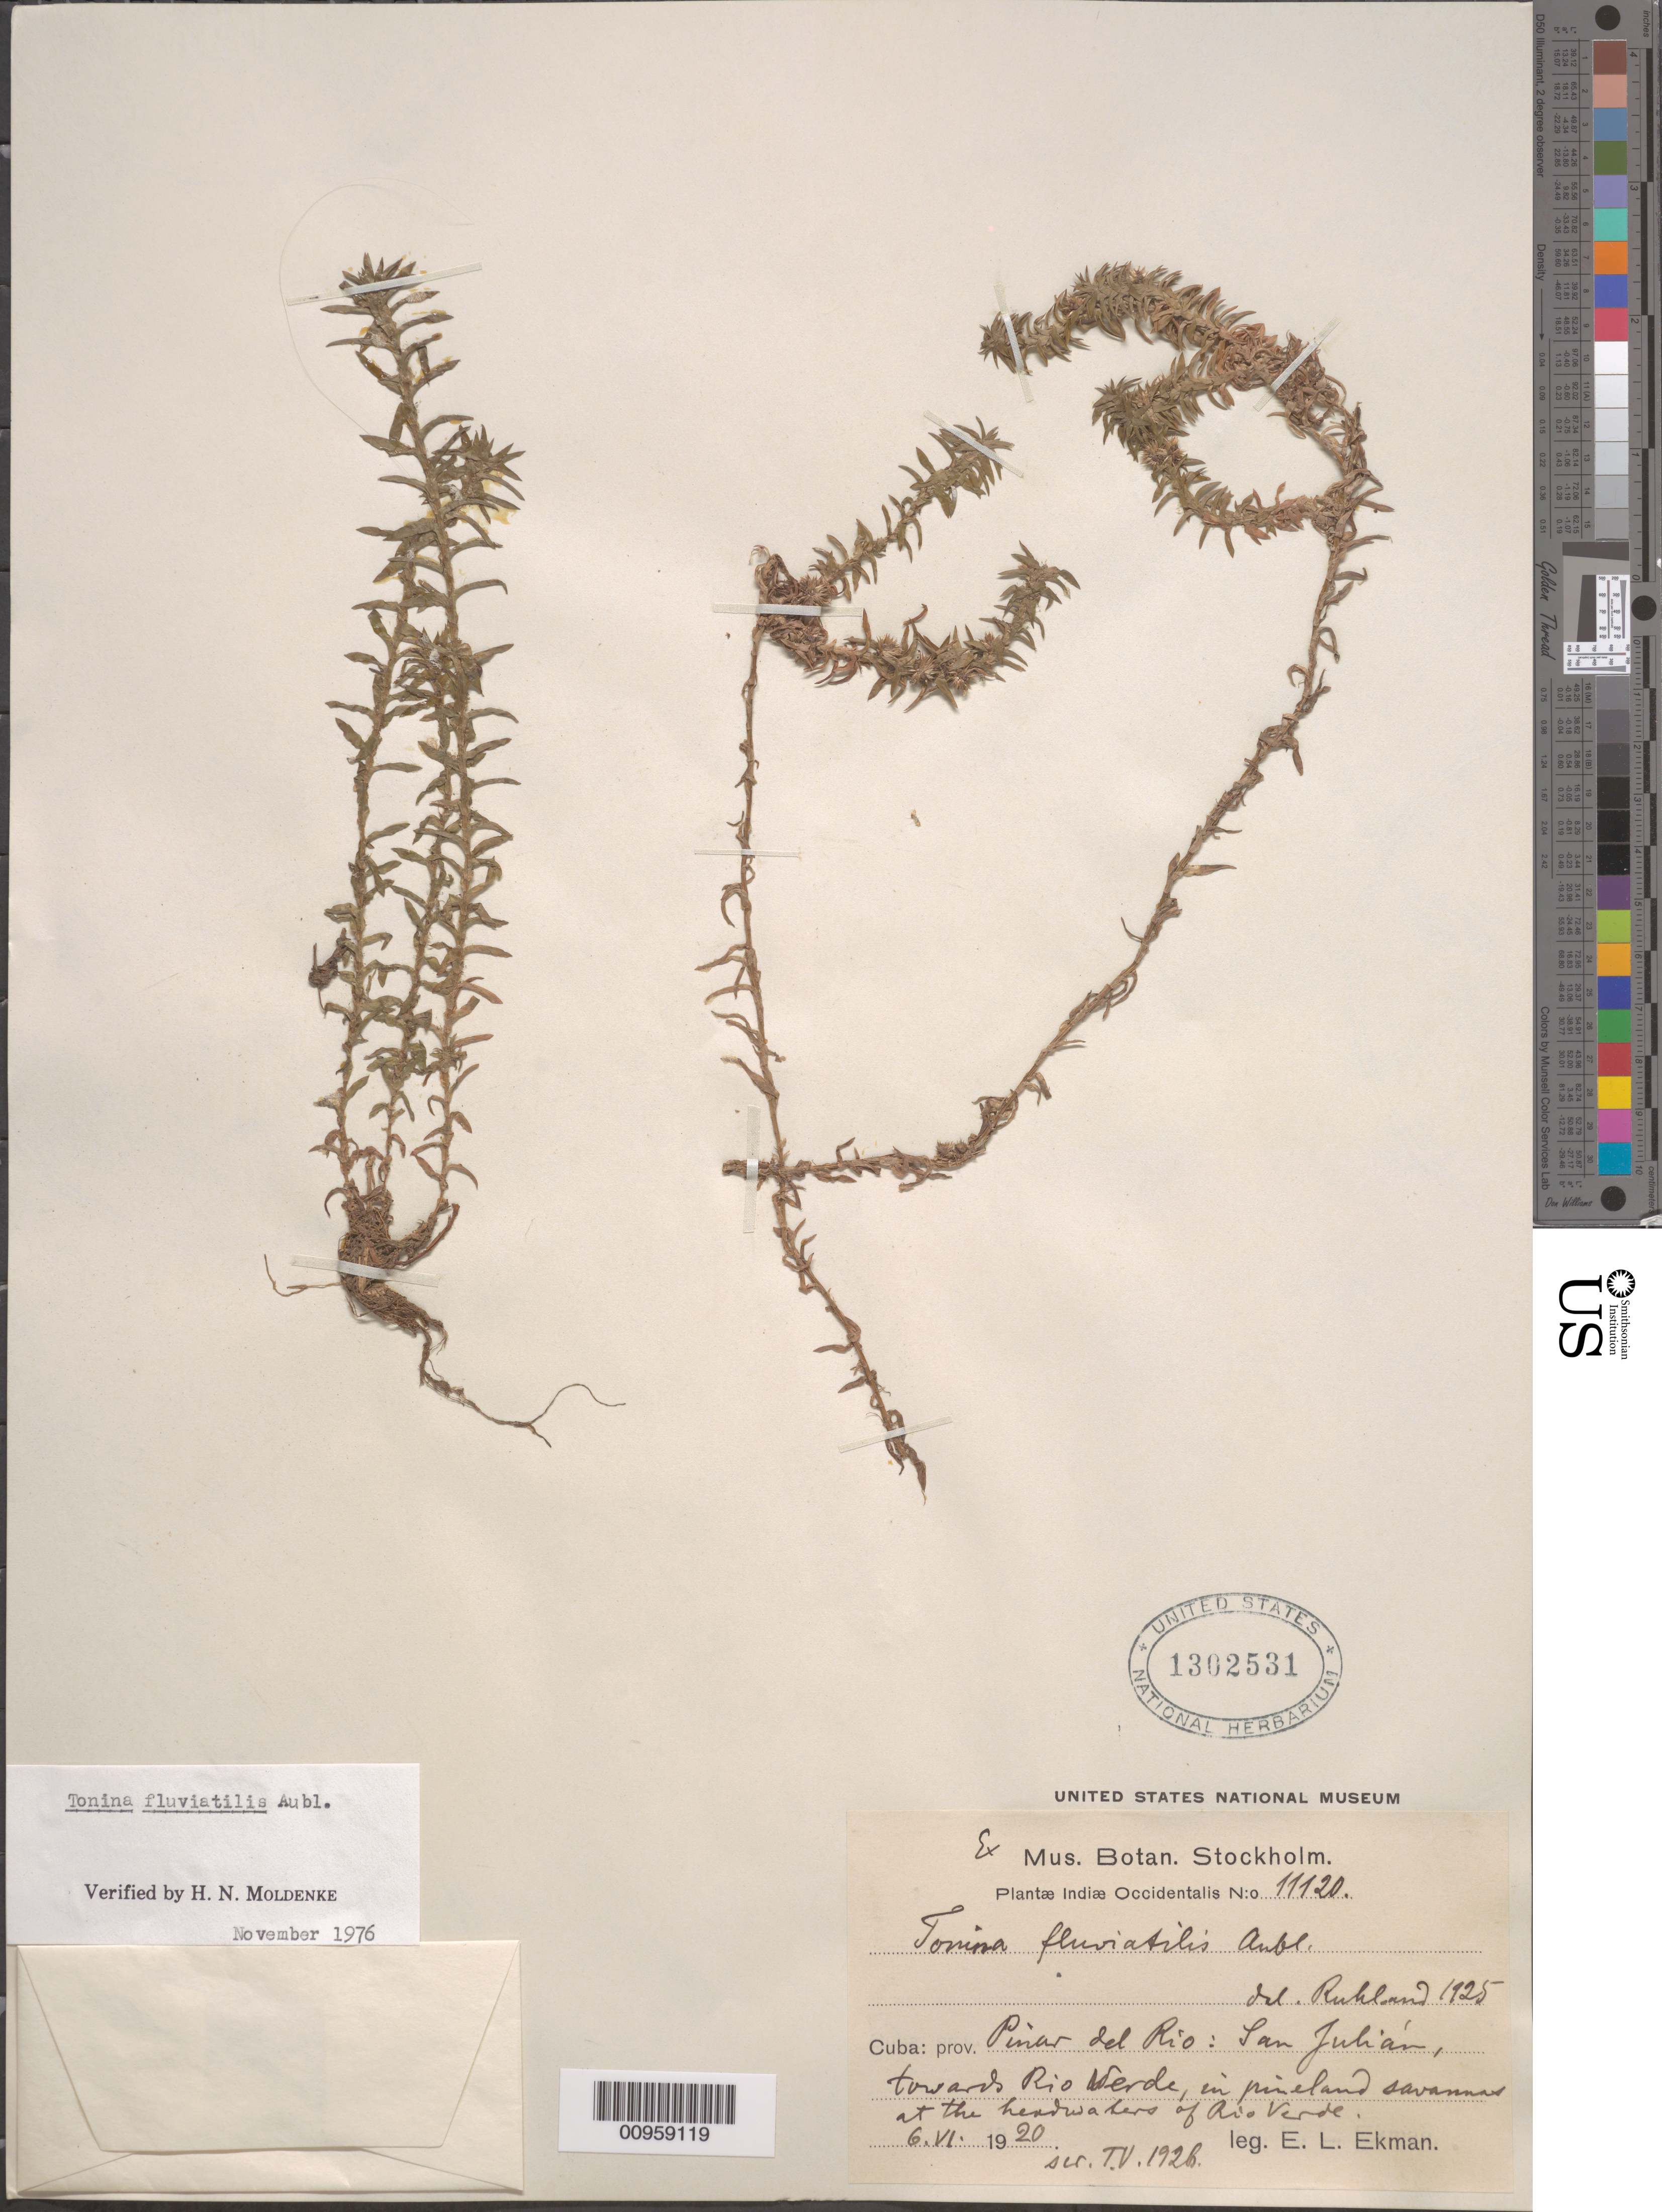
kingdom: Plantae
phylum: Tracheophyta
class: Liliopsida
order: Poales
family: Eriocaulaceae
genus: Tonina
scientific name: Tonina fluviatilis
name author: Aubl.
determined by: Moldenke, H. N.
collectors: E. L. Ekman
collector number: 11120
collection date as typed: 06 Jun 1920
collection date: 1920-06-06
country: Cuba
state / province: Pinar del Rio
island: Cuba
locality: San Julian, towards Rio Verde, at the headwaters of Rio Verde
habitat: In pineland savannas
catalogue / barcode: US 1302531